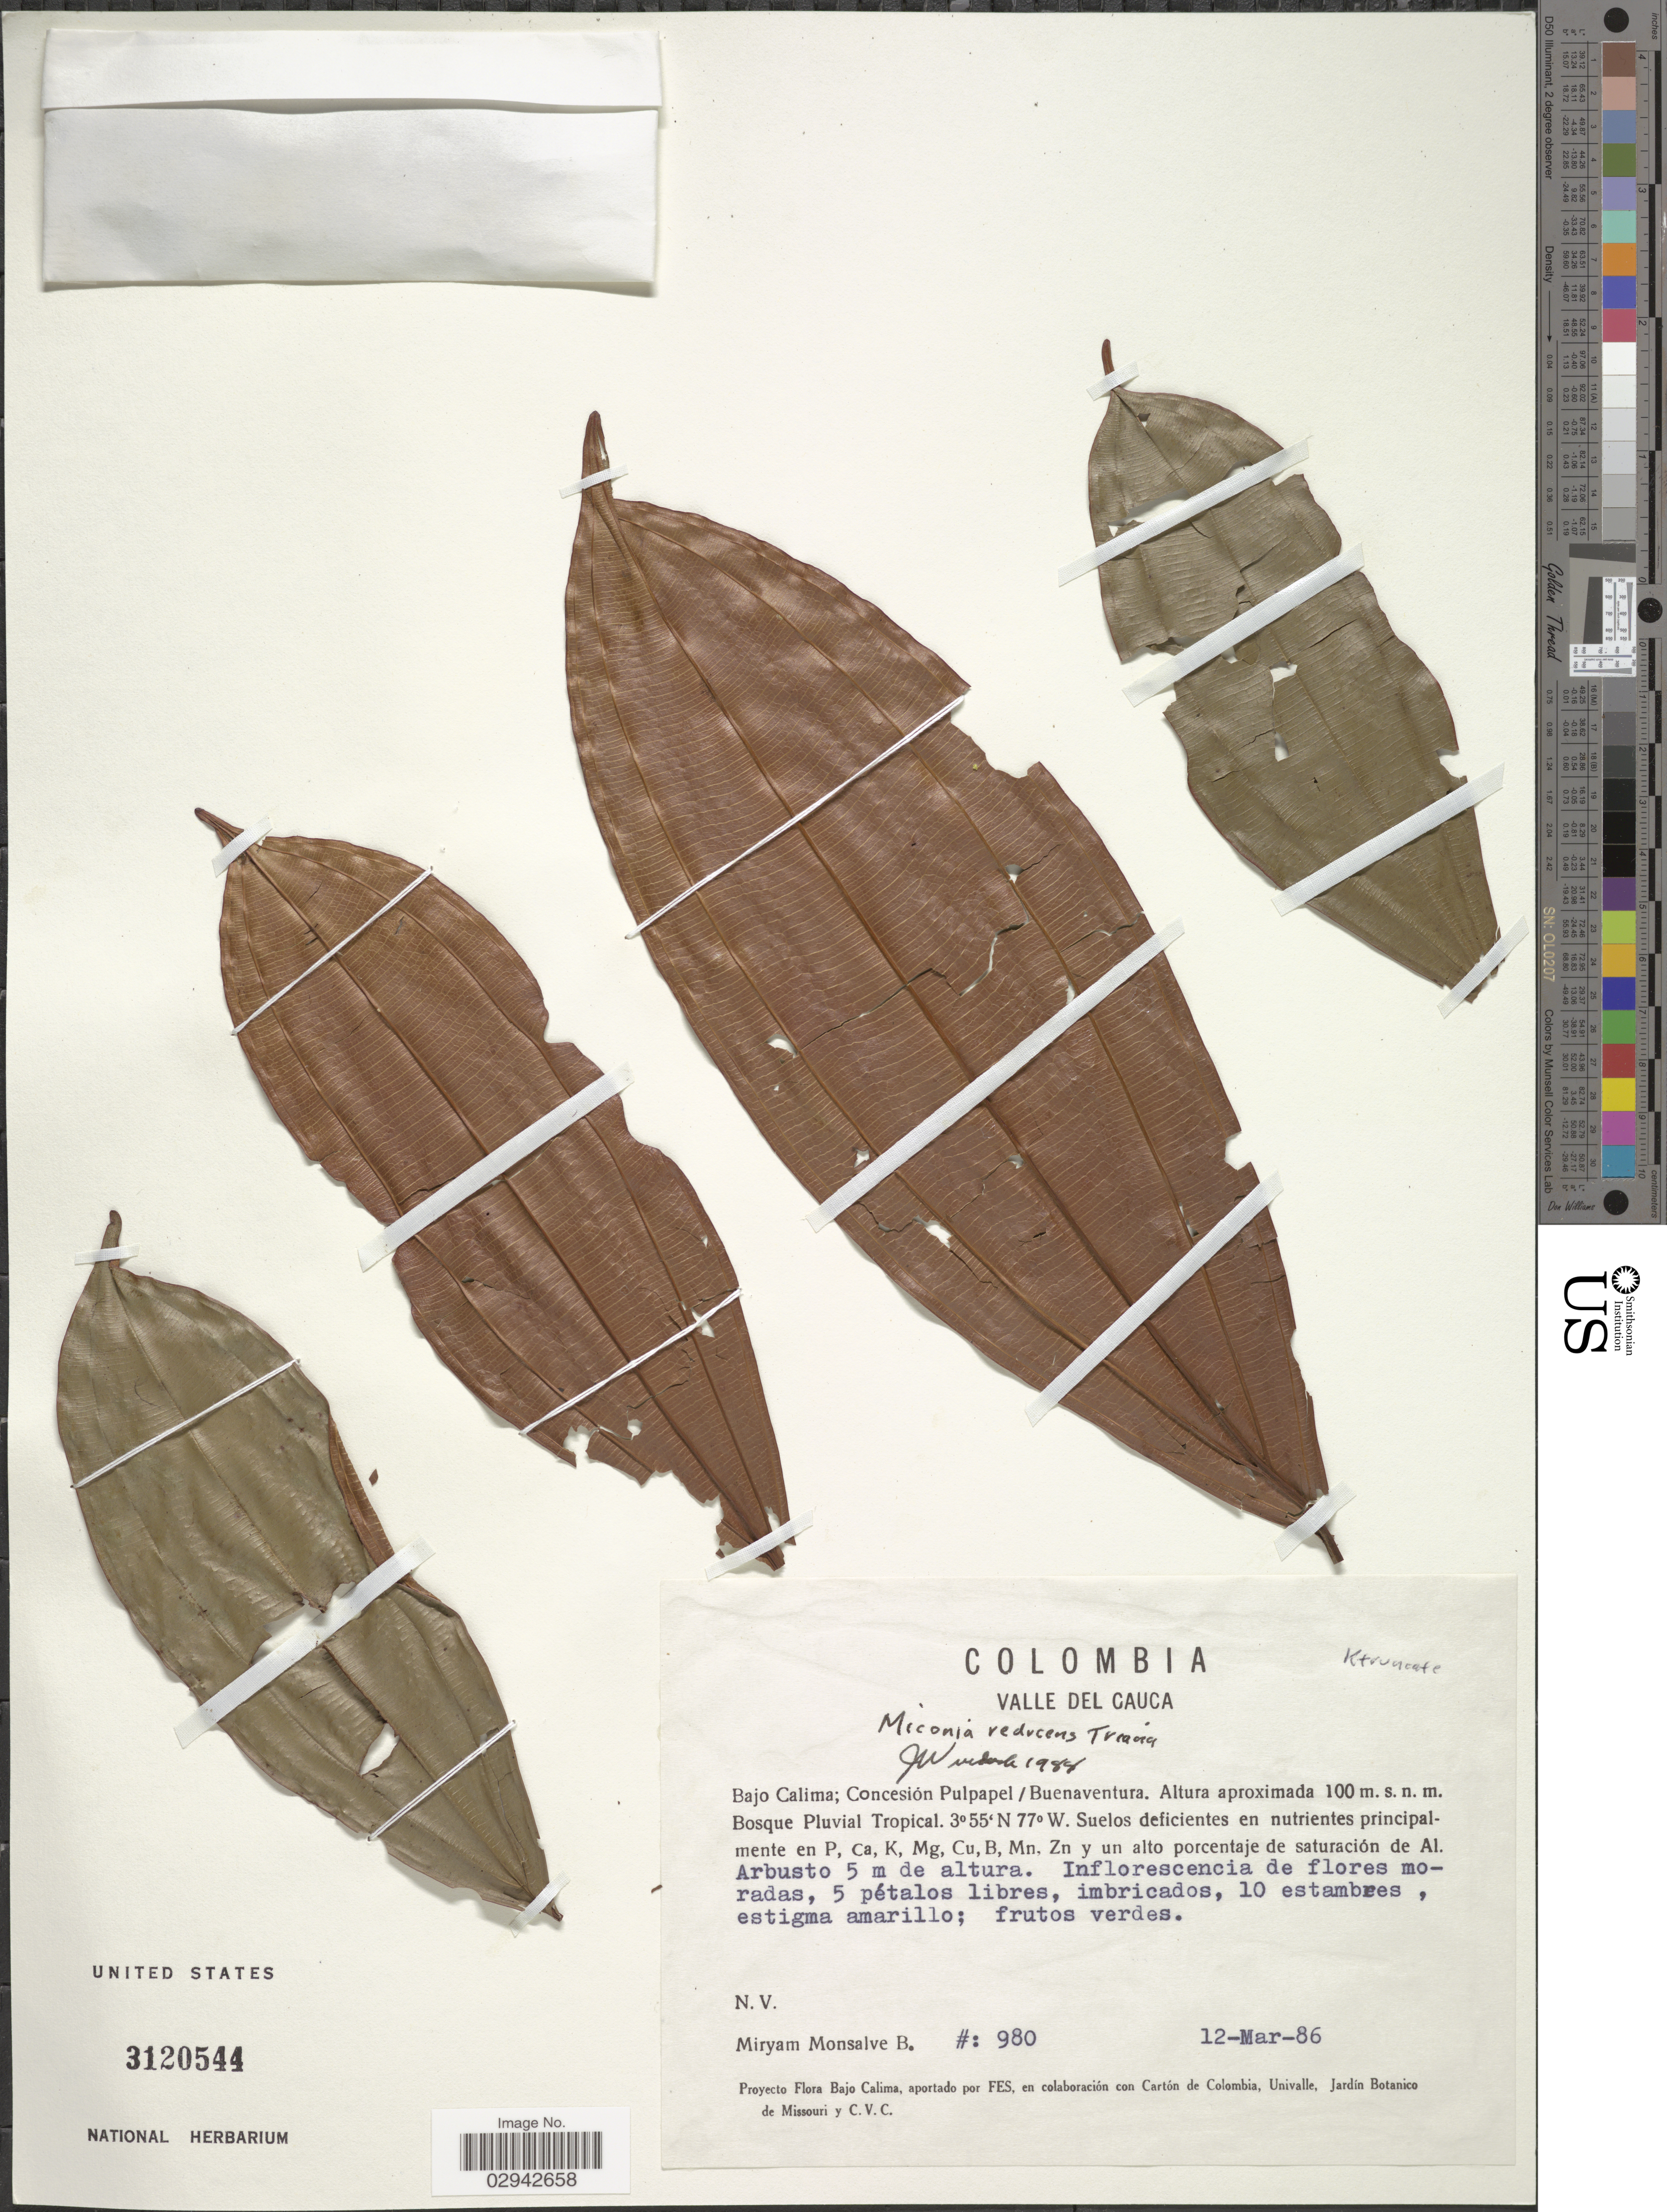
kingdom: Plantae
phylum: Tracheophyta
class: Magnoliopsida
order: Myrtales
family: Melastomataceae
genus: Miconia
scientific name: Miconia reducens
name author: Triana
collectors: M. Monsalve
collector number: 980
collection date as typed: Transcribed d/m/y: 12/3/86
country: Colombia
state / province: Valle del Cauca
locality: Bajo Calima; Concesión Pulpapel/Buenaventura.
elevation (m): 100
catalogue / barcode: US 3120544